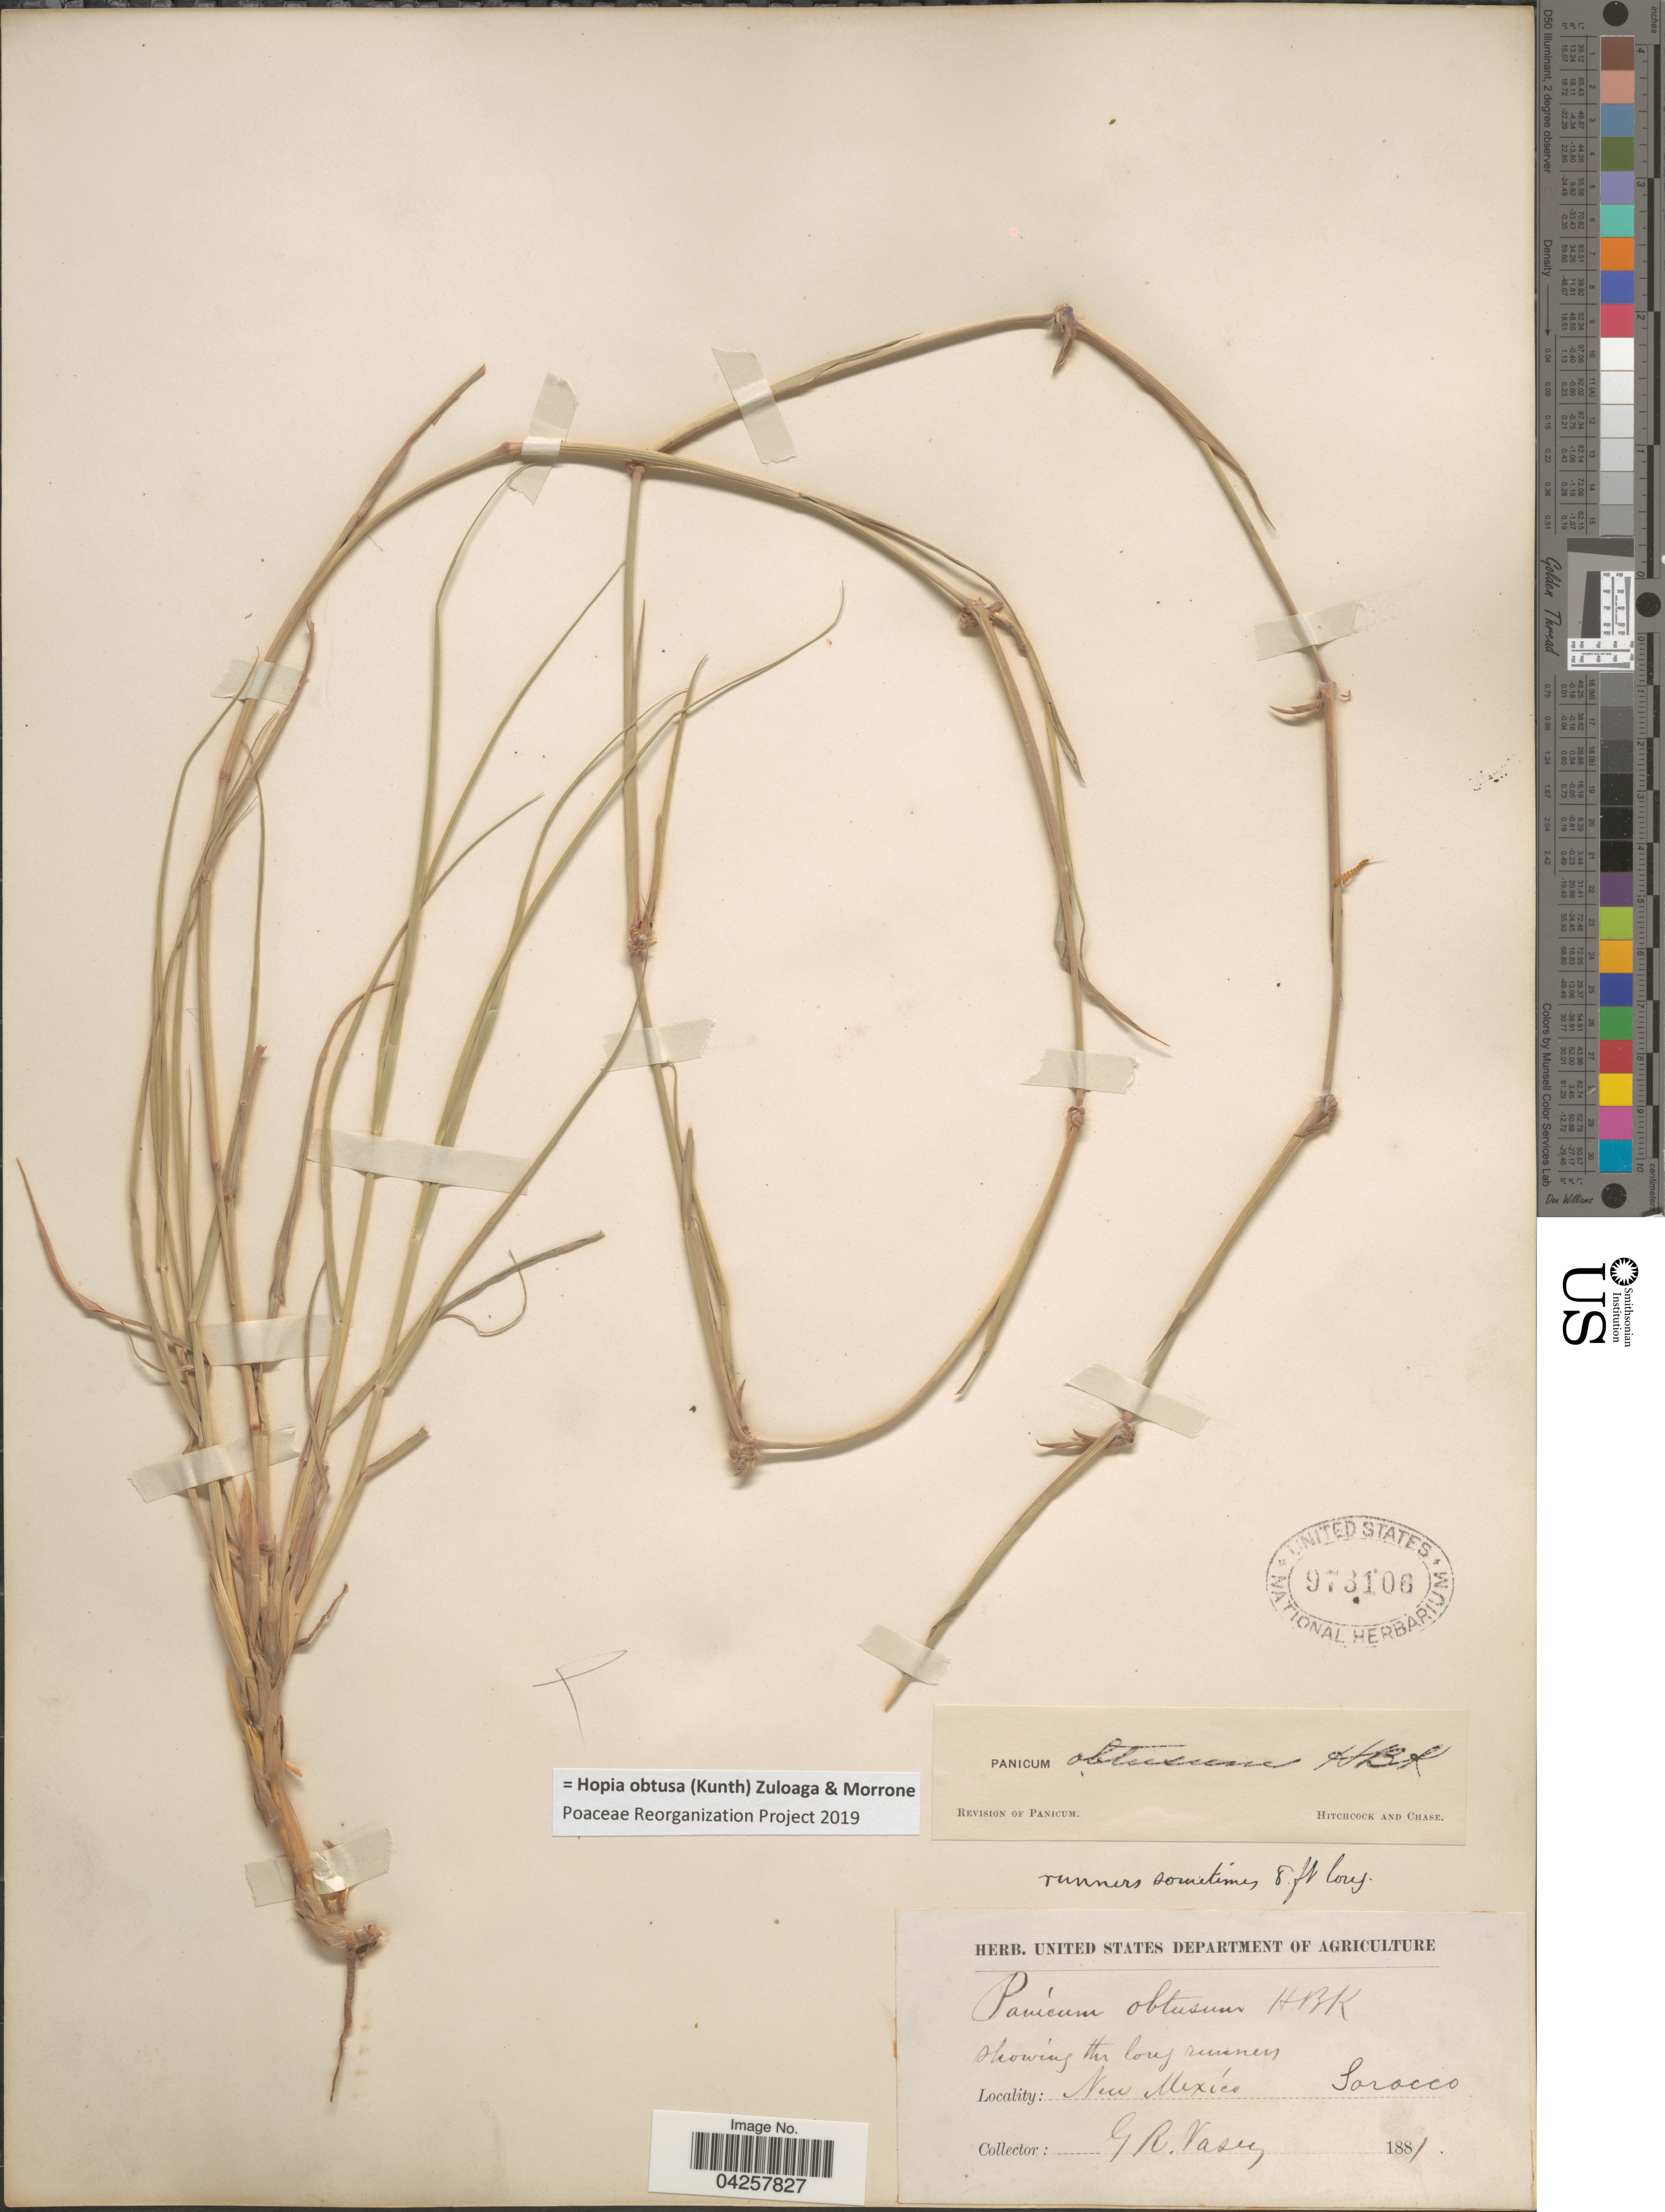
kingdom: Plantae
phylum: Tracheophyta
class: Liliopsida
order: Poales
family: Poaceae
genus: Hopia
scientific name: Hopia obtusa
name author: (Kunth) Zuloaga & Morrone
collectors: G. R. Vasey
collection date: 1881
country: United States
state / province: New Mexico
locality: Sorocco.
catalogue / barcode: US 973106